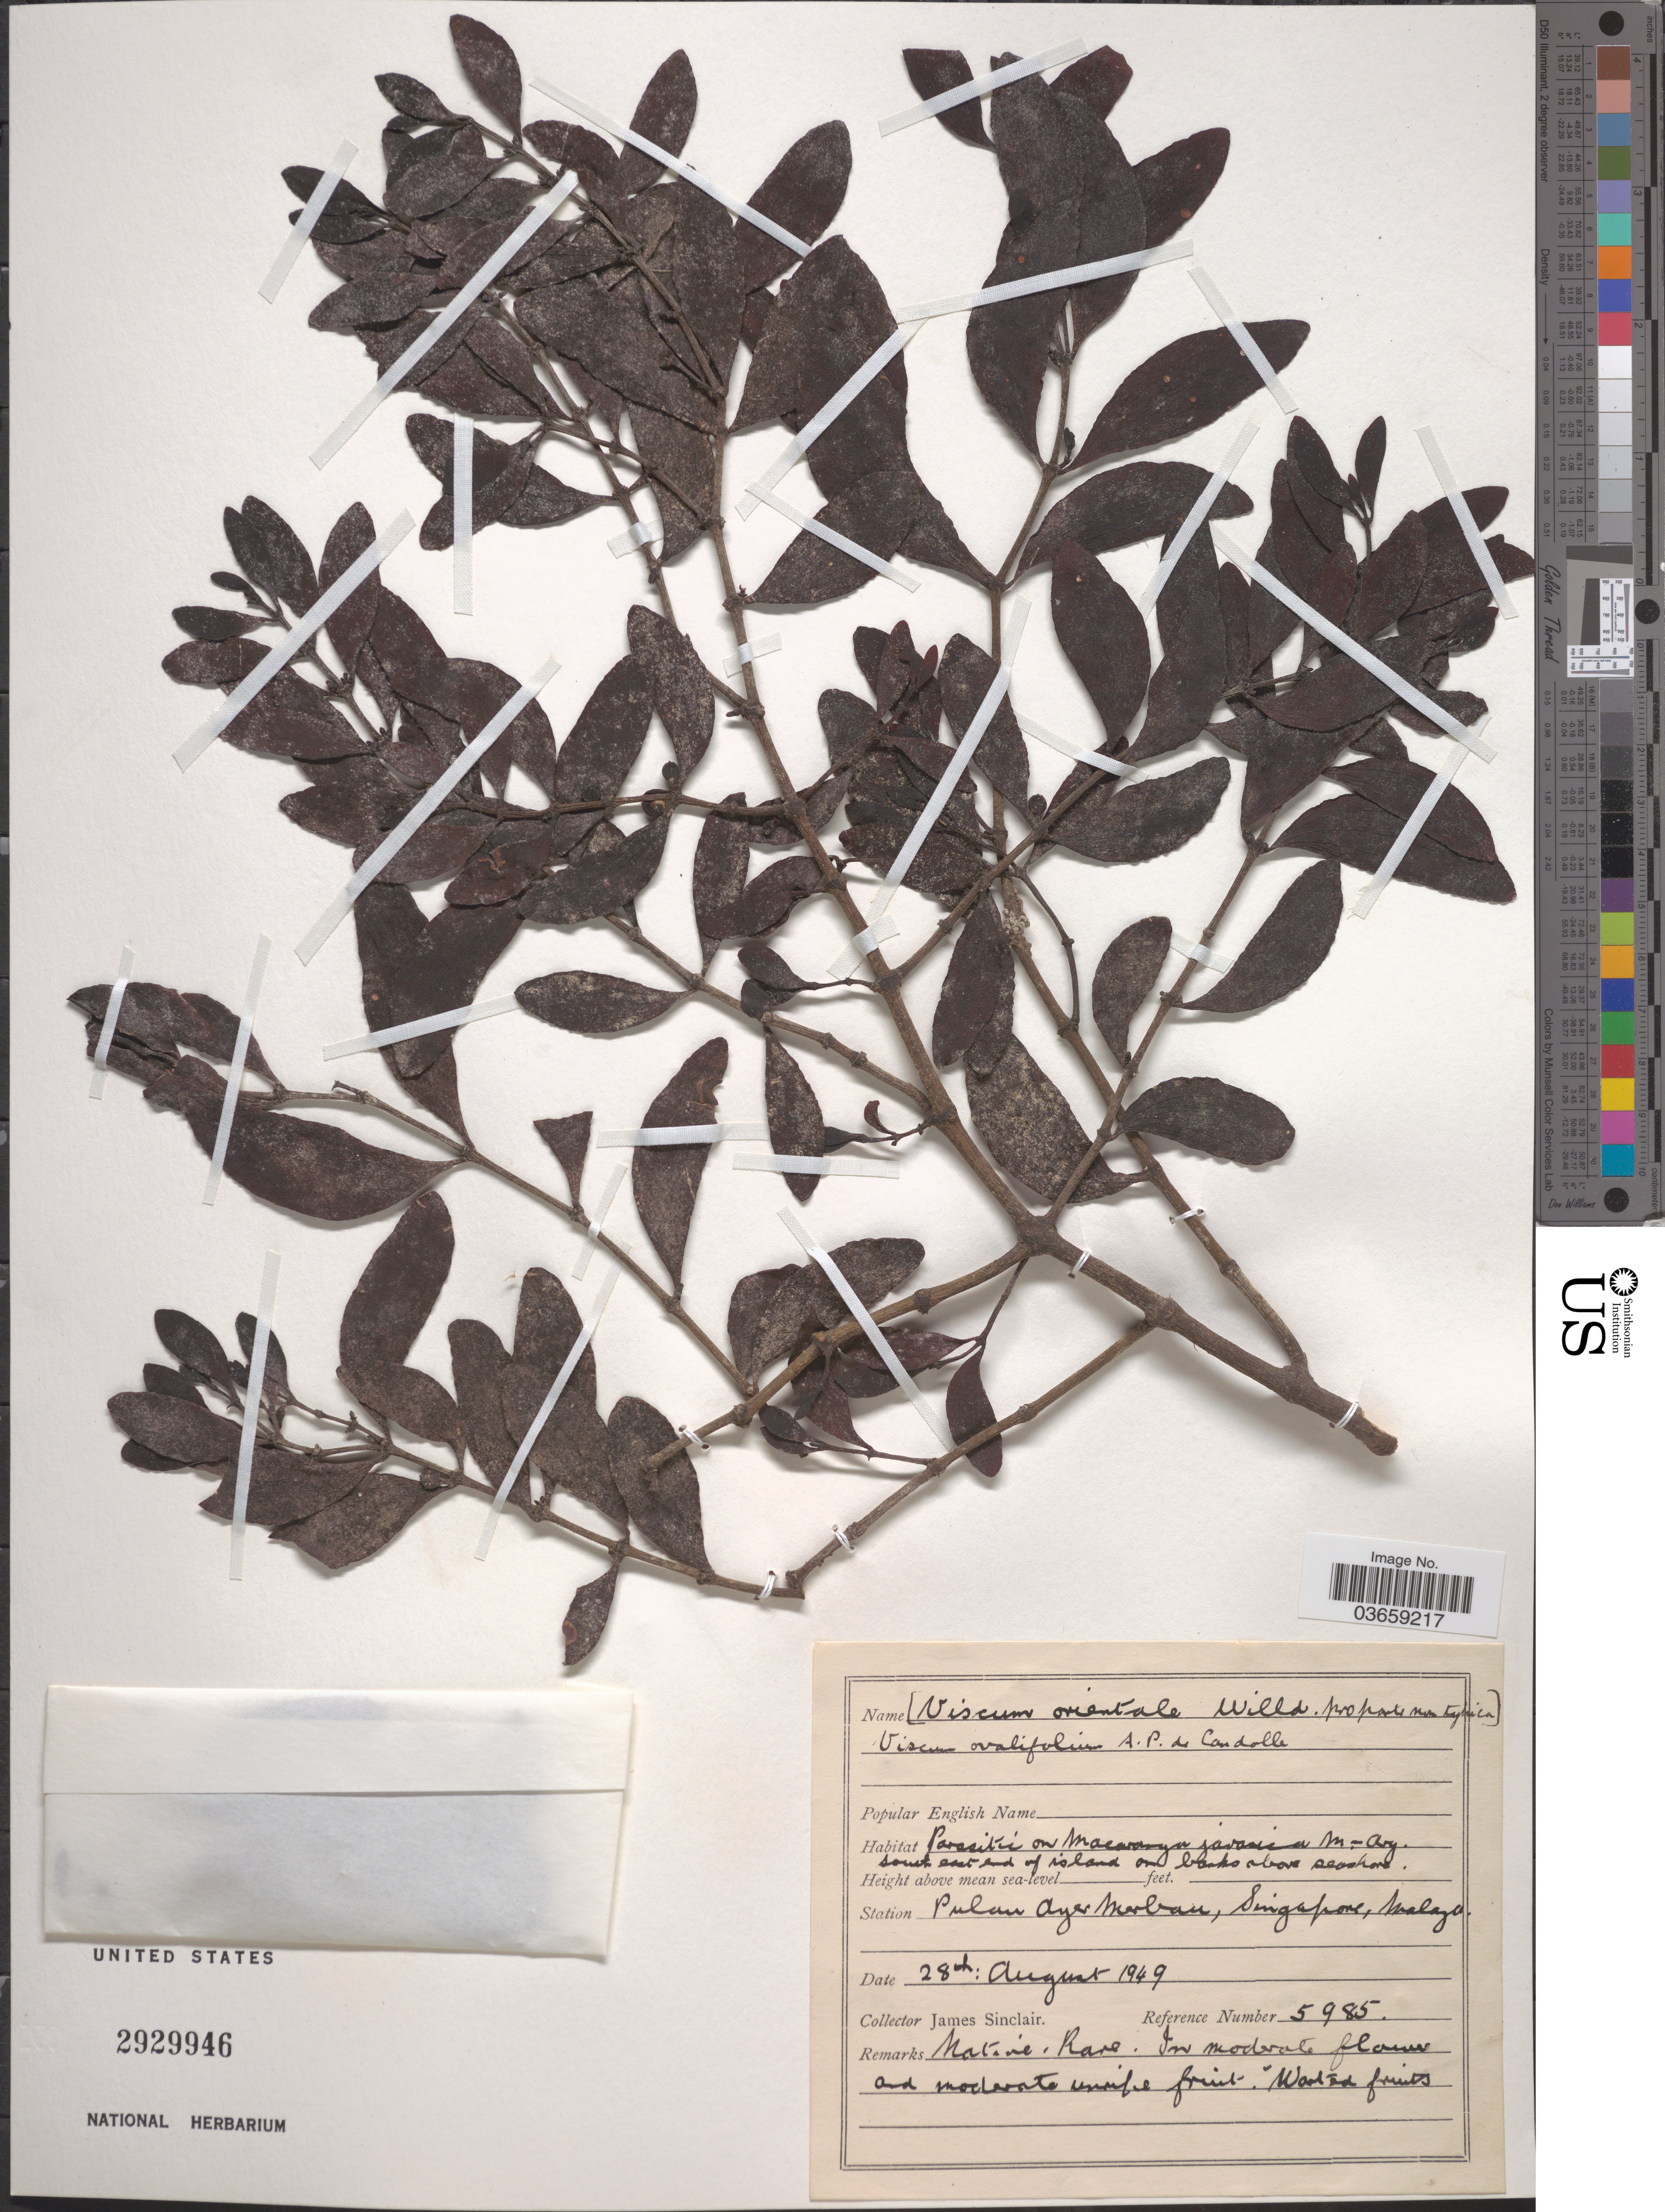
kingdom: Plantae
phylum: Tracheophyta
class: Magnoliopsida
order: Santalales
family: Viscaceae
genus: Viscum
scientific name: Viscum orientale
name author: DC.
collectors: J. Sinclair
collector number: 5985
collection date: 1949-08-28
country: Singapore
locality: Station Pulau Ayer Merbau, Malaya.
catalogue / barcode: US 2929946